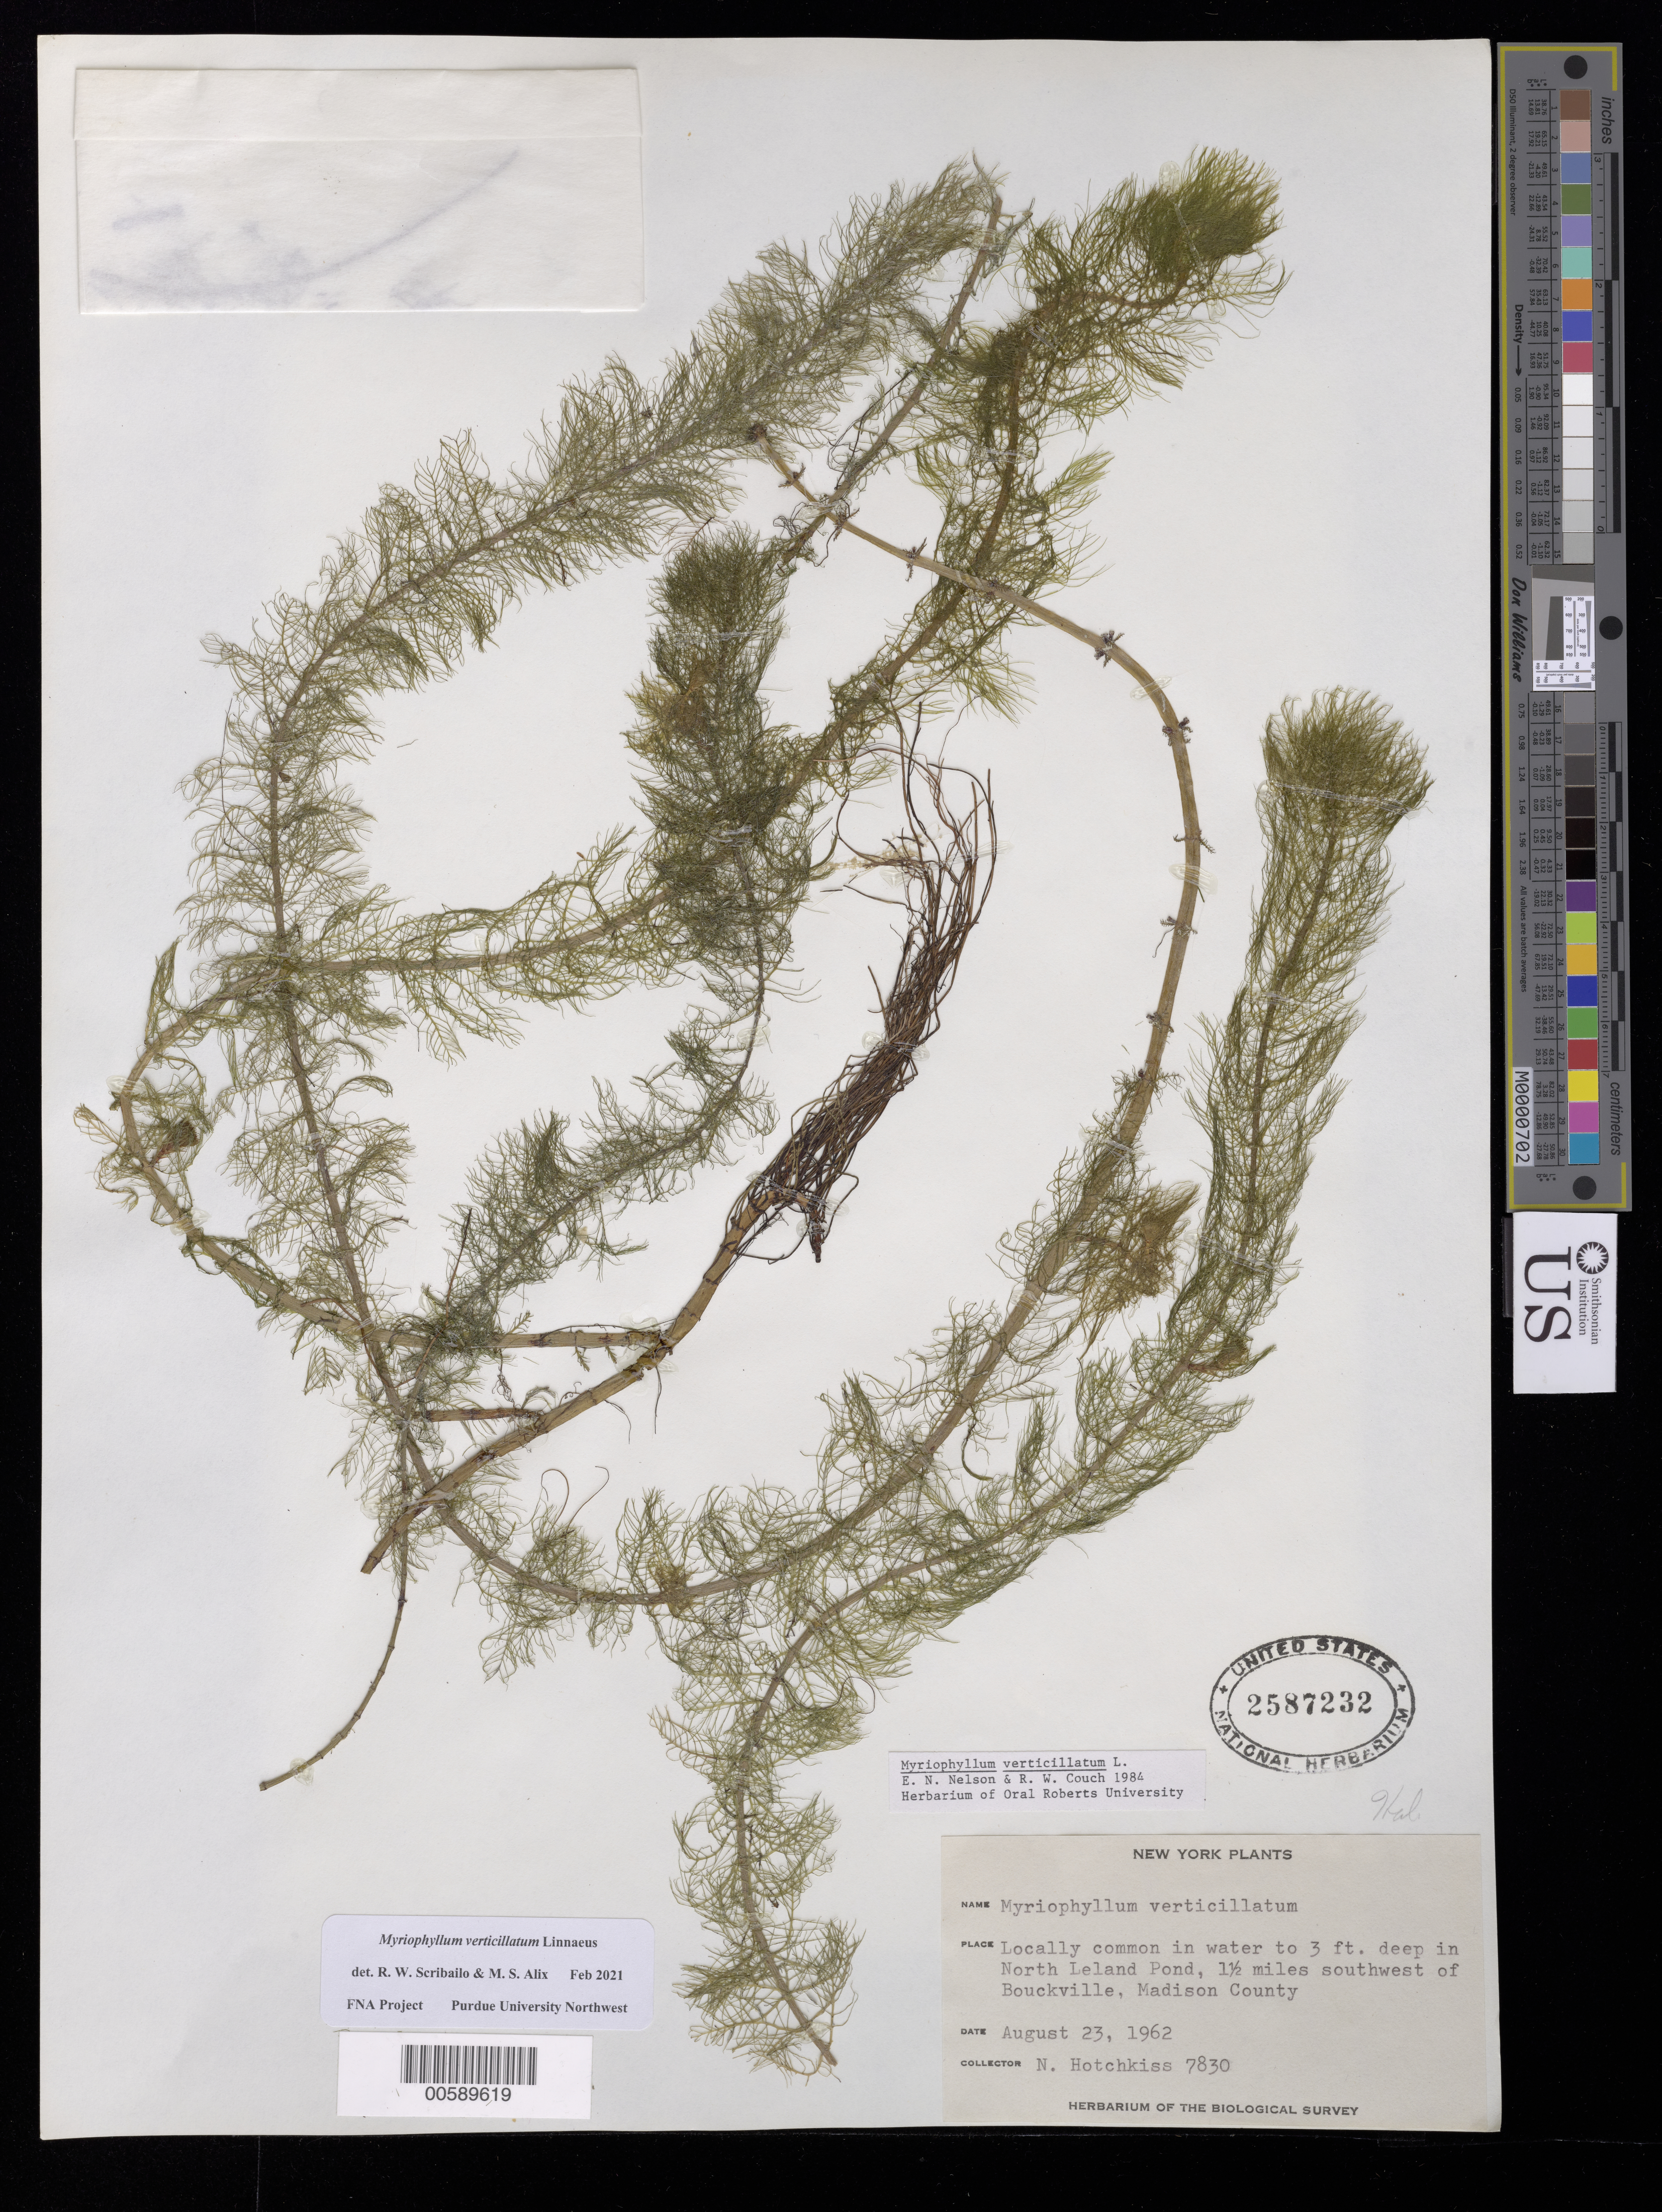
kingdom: Plantae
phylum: Tracheophyta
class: Magnoliopsida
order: Saxifragales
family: Haloragaceae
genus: Myriophyllum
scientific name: Myriophyllum verticillatum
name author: L.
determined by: Scribailo, R. W.; Alix, M. S.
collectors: N. Hotchkiss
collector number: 7830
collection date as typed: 23 Aug 1962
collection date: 1962-08-23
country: United States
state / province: New York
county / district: Madison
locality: North Leland Pond, SW of Bouckville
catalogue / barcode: US 2587232